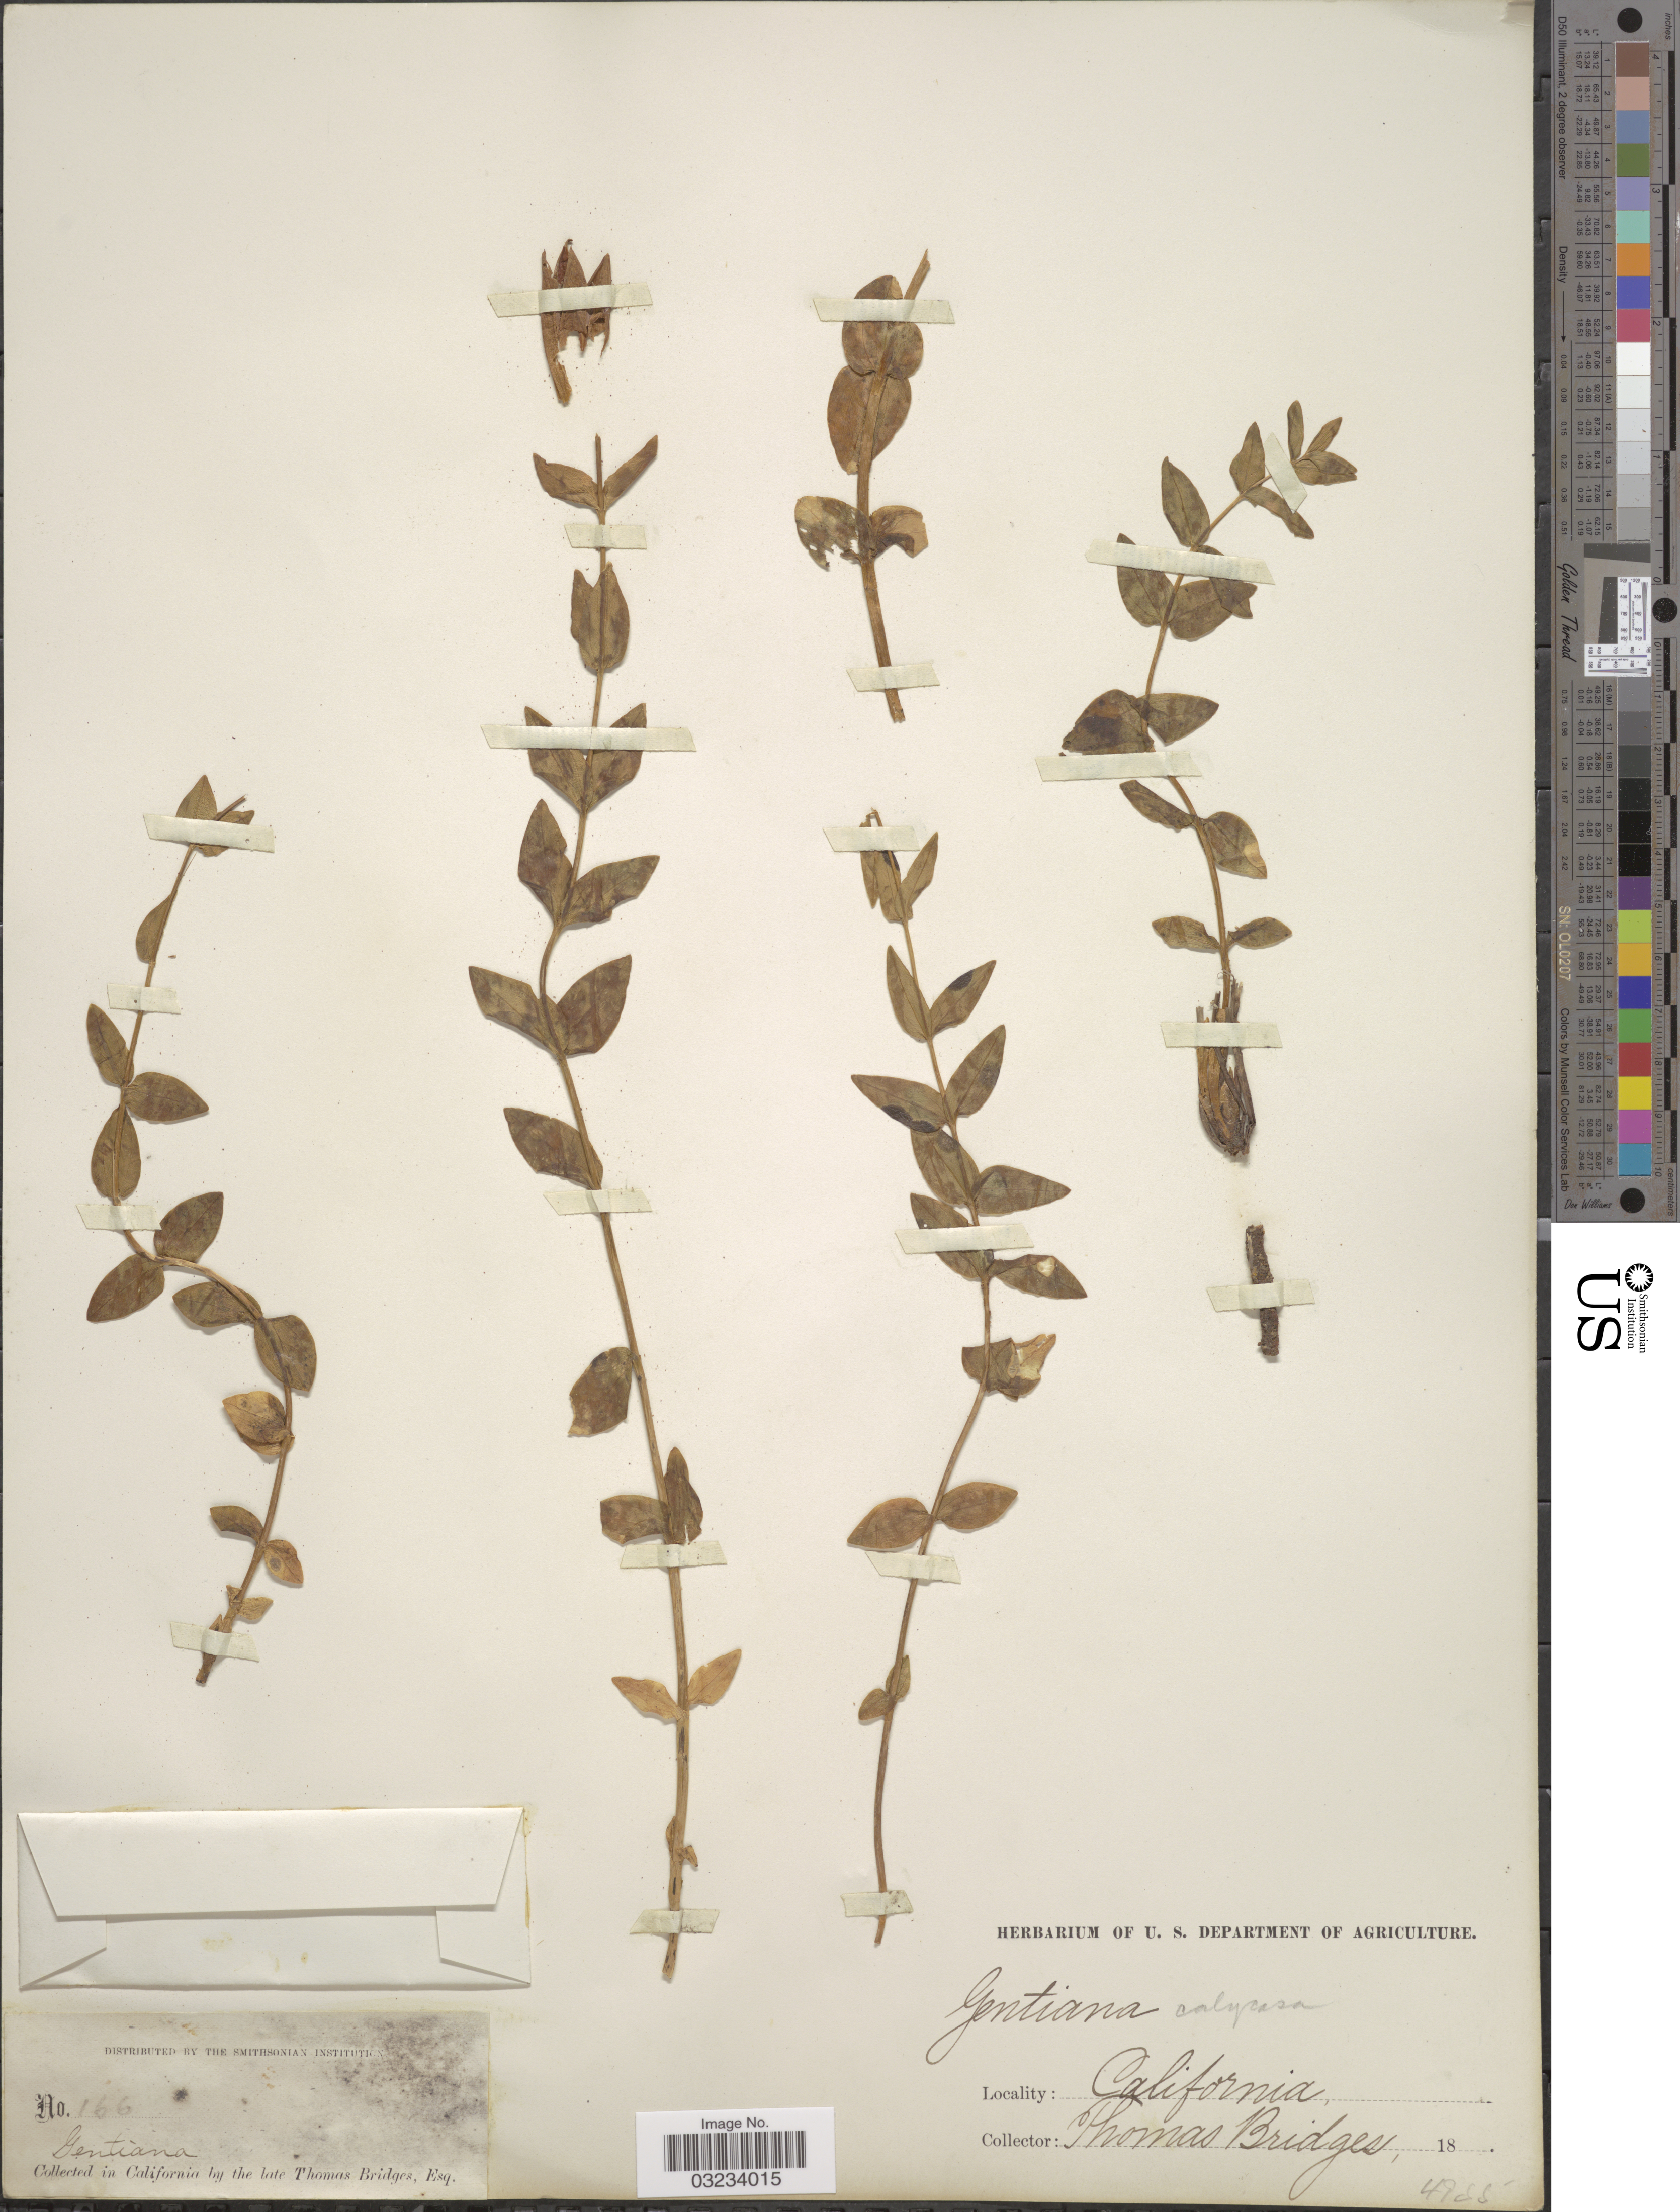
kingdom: Plantae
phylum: Tracheophyta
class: Magnoliopsida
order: Gentianales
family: Gentianaceae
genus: Gentiana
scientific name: Gentiana calycosa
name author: Griseb.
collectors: T. Bridges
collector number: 166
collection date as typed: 18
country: United States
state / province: California